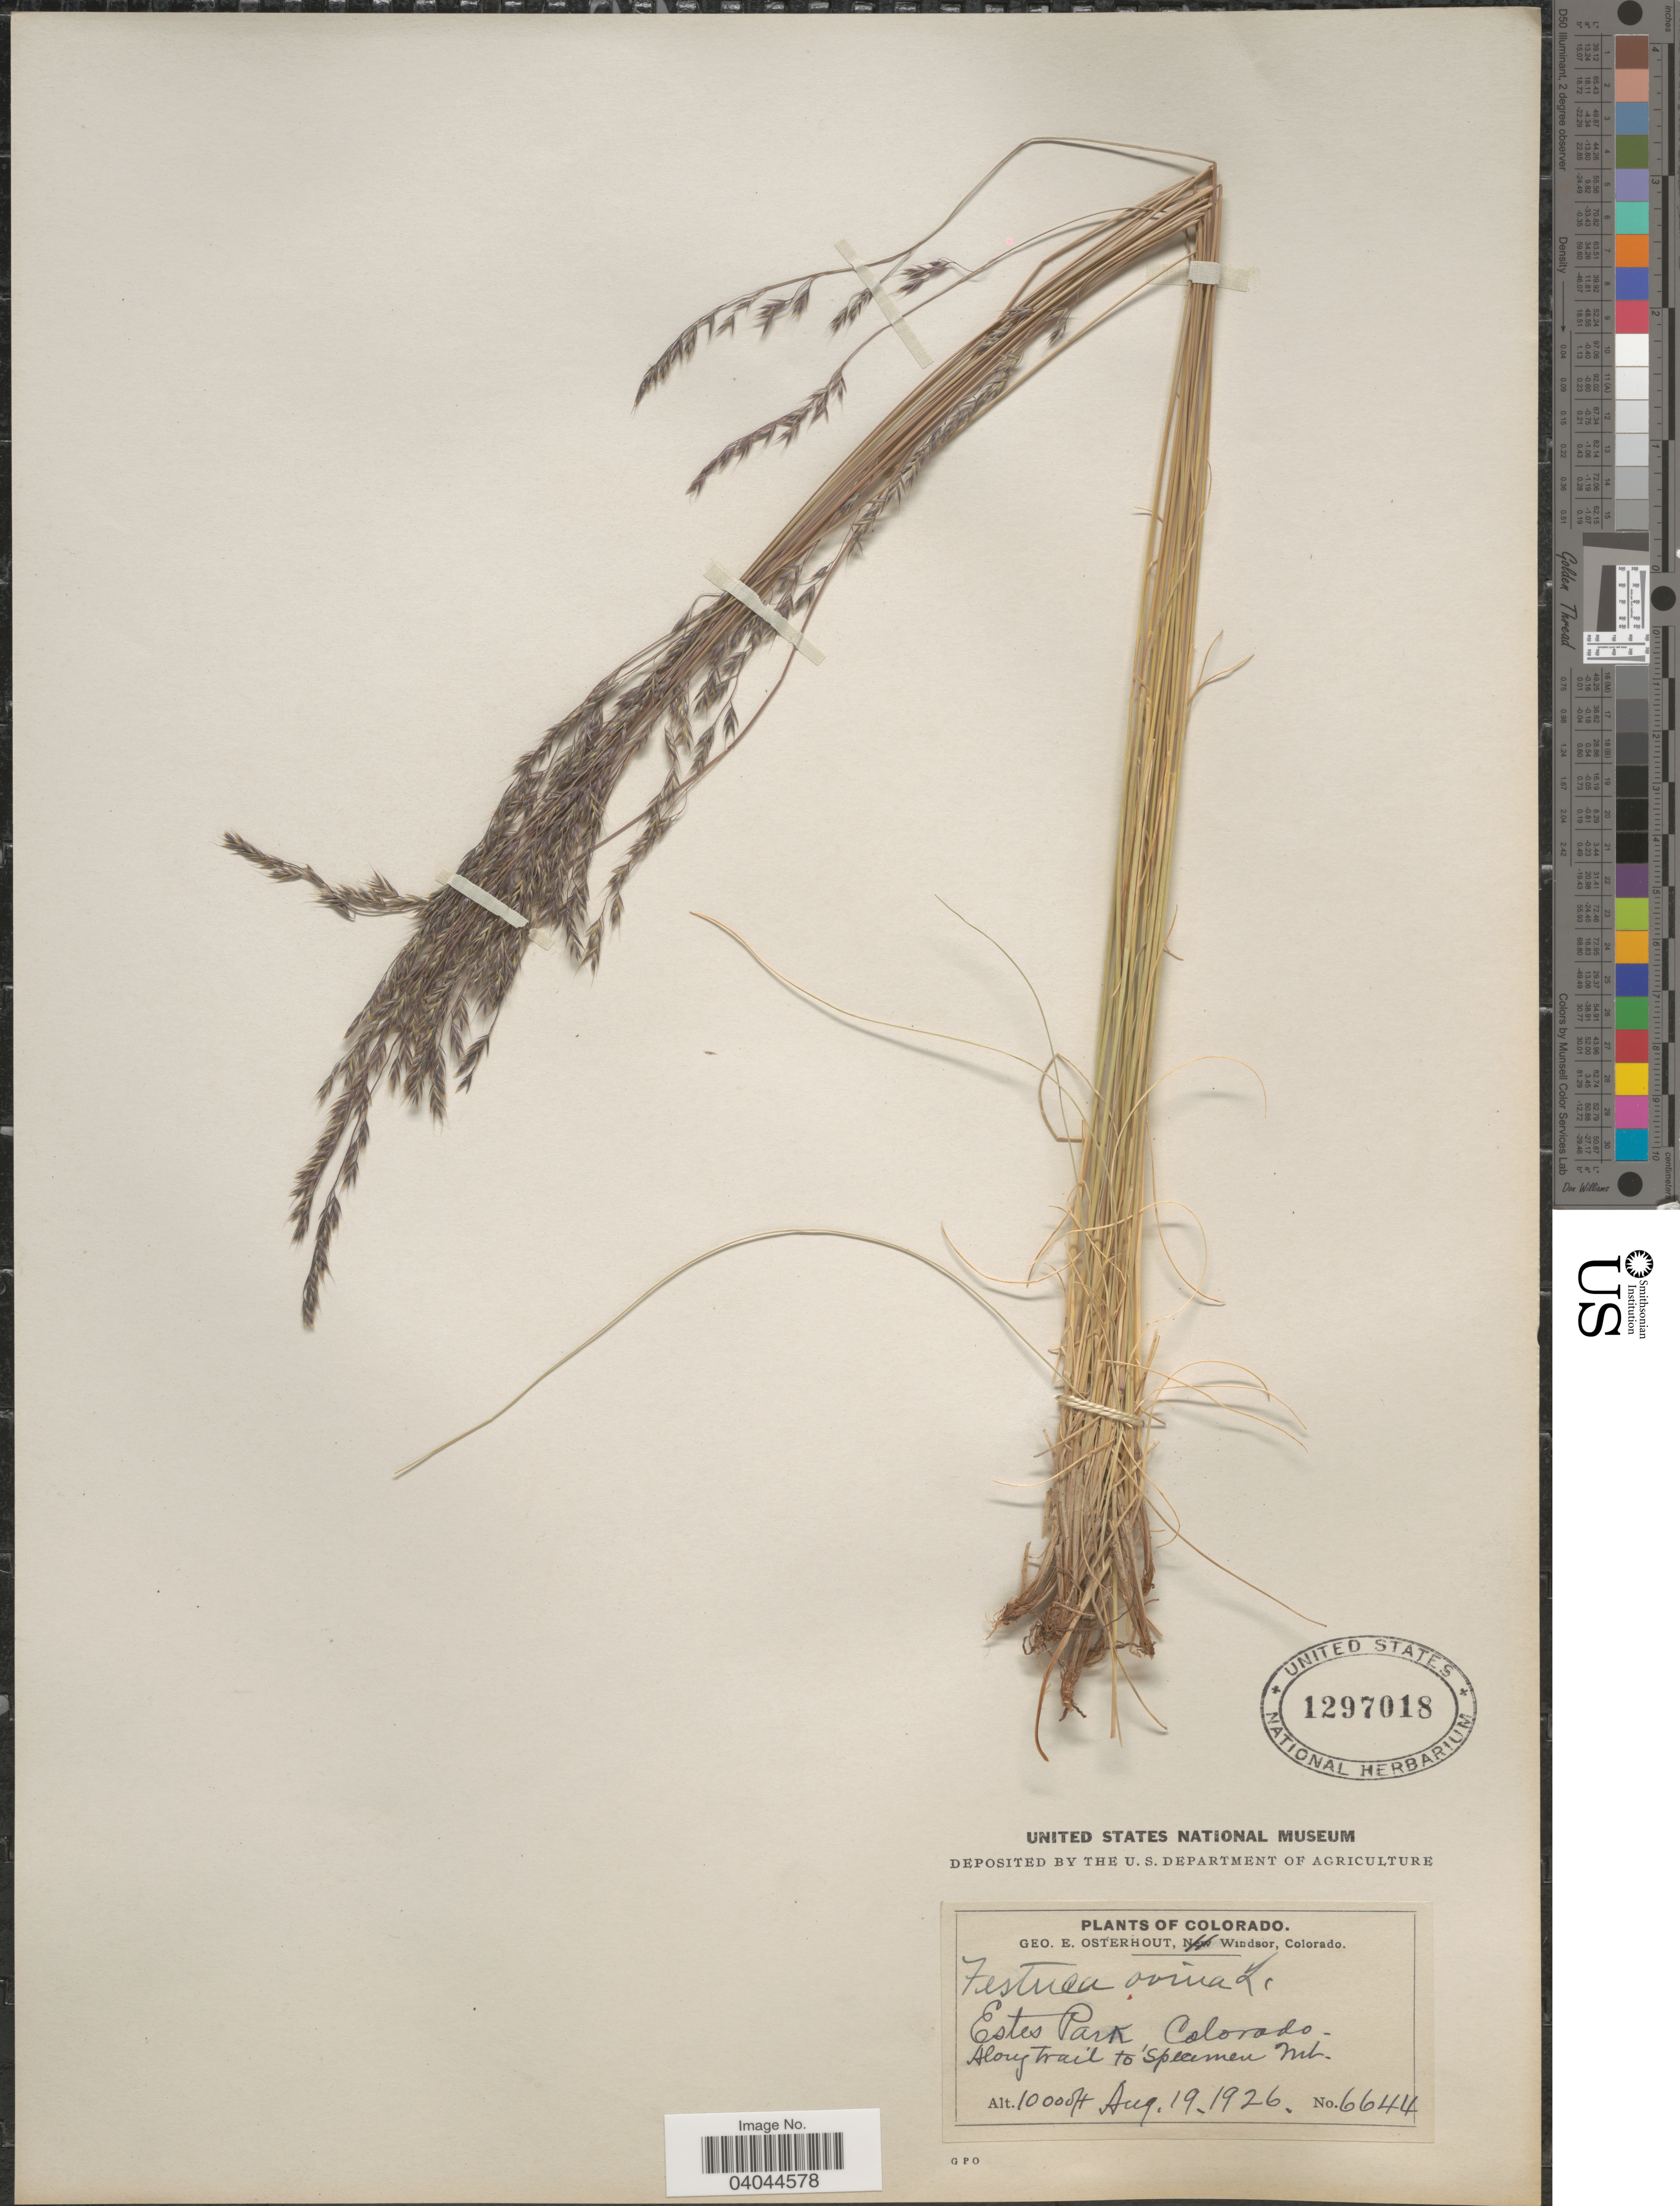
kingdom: Plantae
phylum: Tracheophyta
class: Liliopsida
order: Poales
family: Poaceae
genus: Festuca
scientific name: Festuca ovina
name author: L.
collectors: G. Osterhout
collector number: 6644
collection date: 1926-08-19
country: United States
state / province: Colorado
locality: Estes Park. along trail to Specimen Mt.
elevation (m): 3048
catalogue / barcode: US 1297018